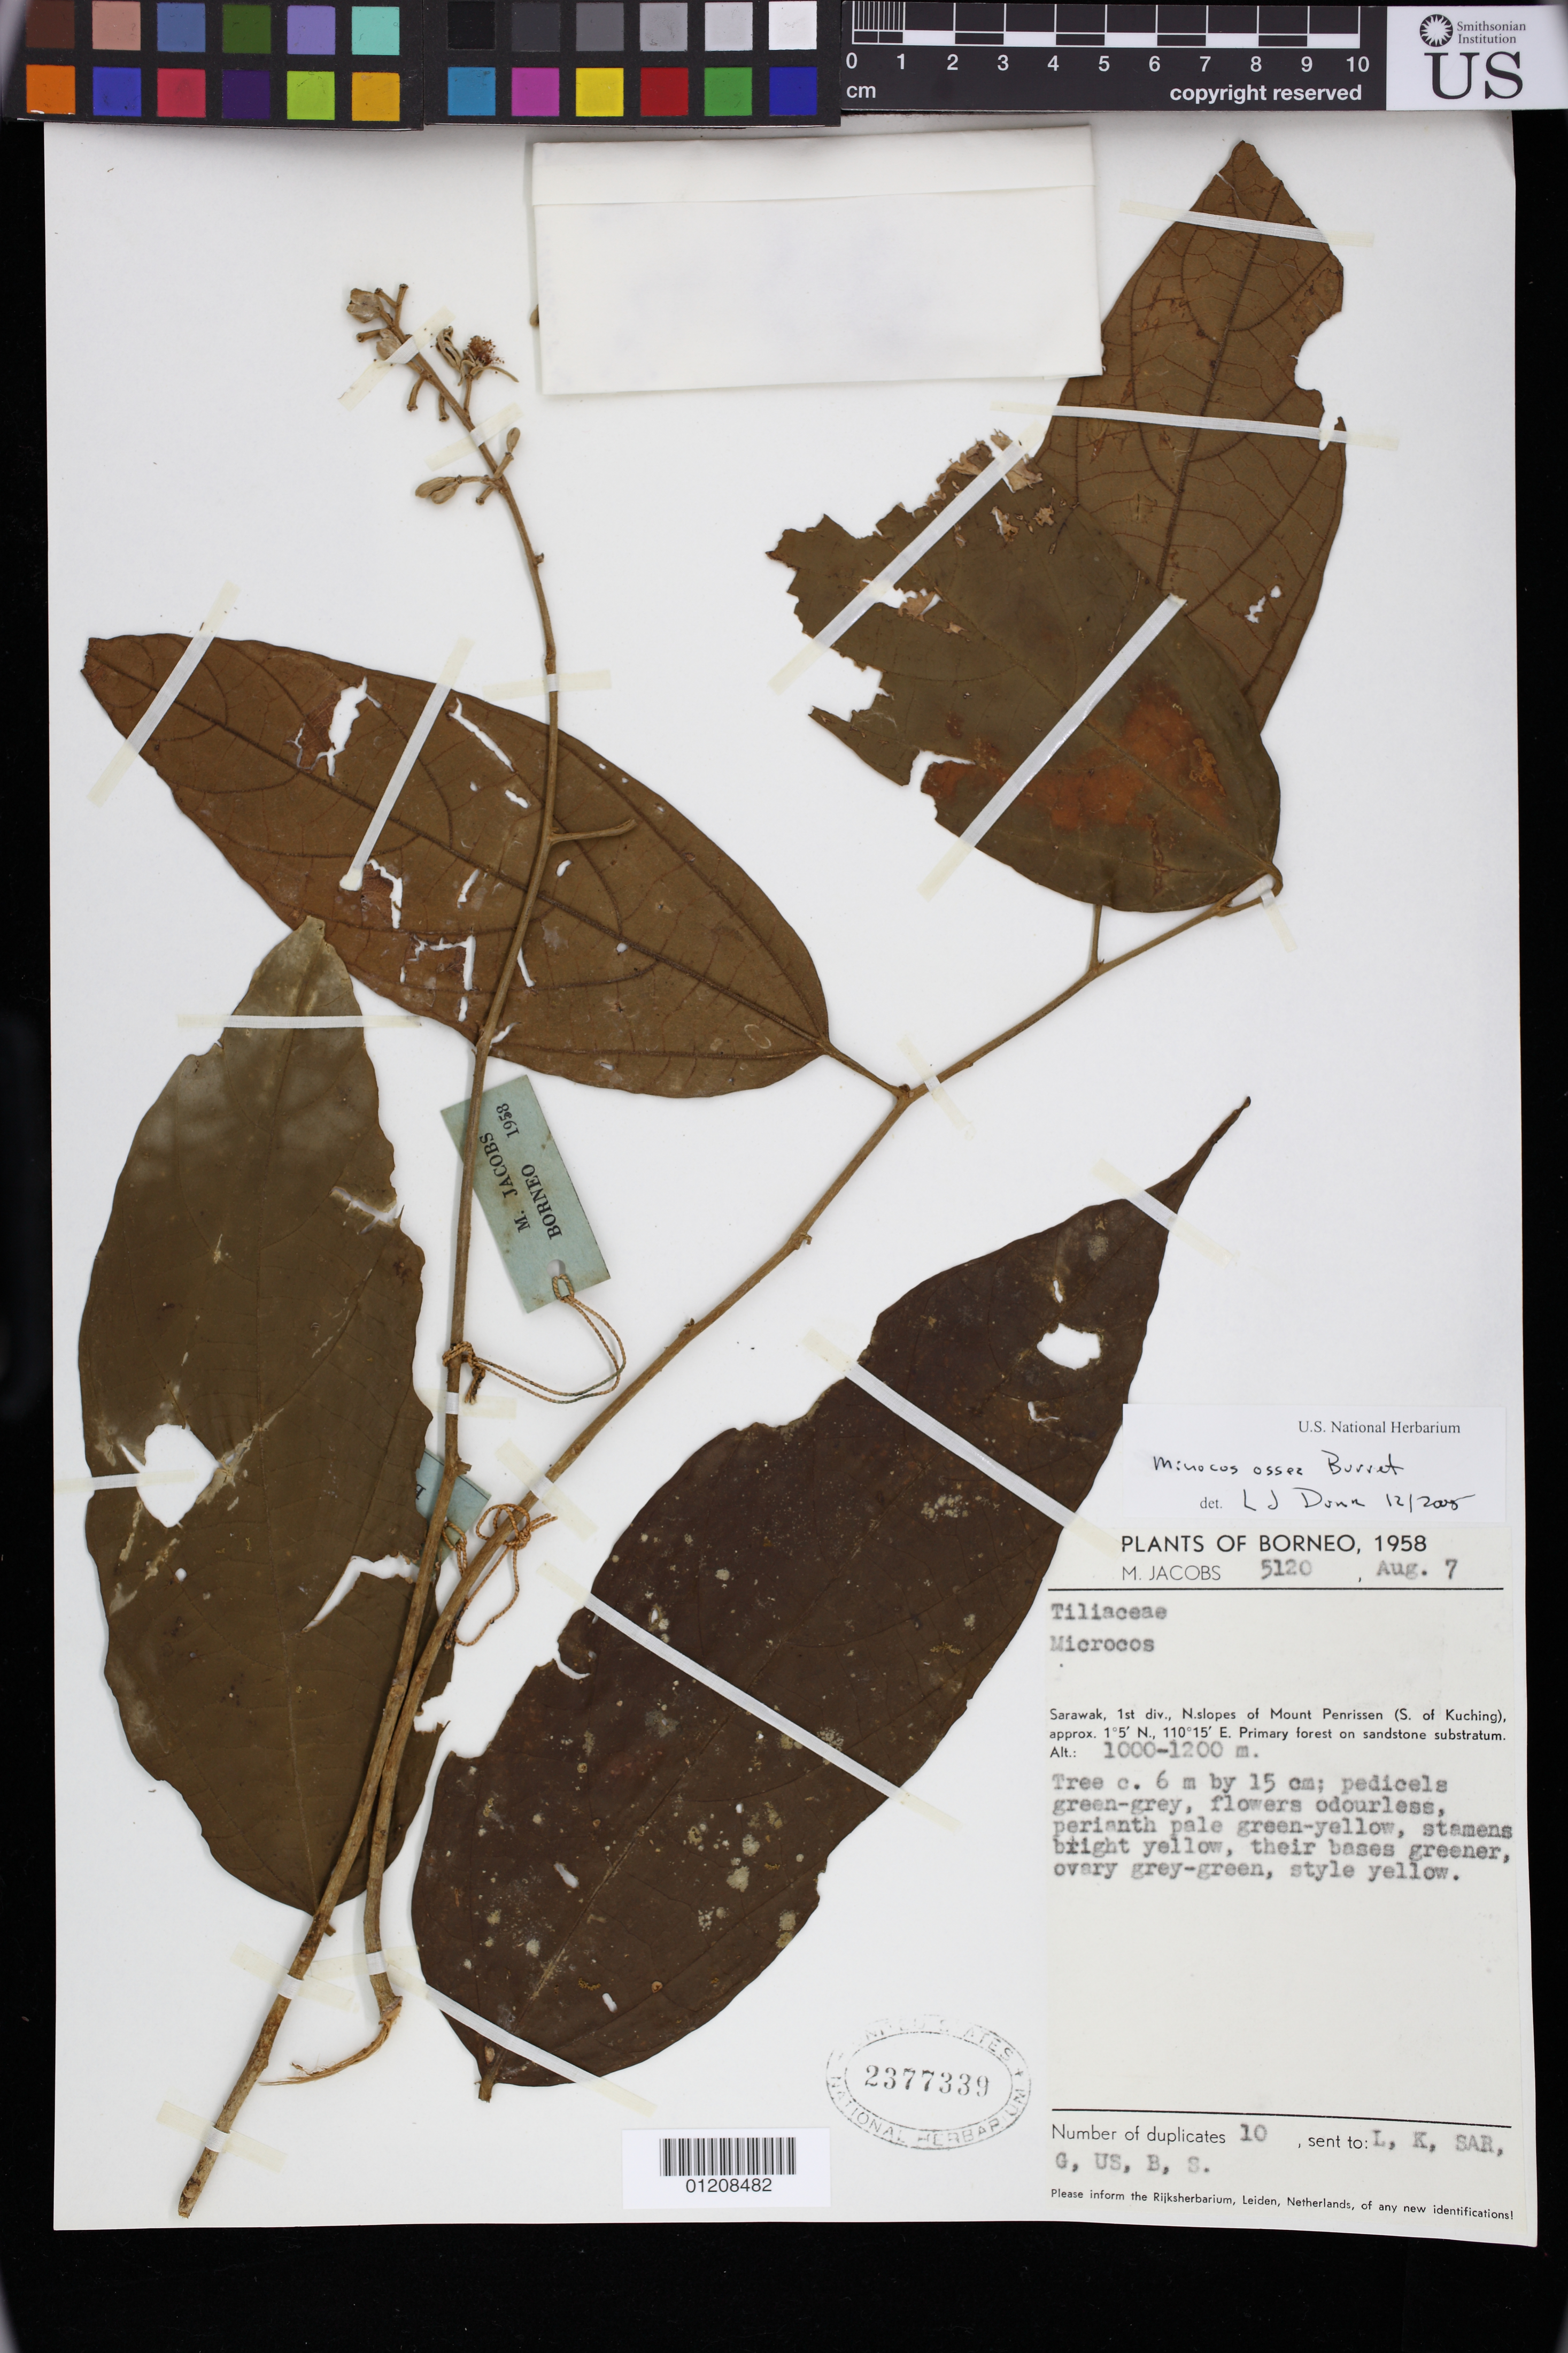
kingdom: Plantae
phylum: Tracheophyta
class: Magnoliopsida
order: Malvales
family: Malvaceae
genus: Microcos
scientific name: Microcos ossea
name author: Burret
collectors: M. Jacobs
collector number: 5120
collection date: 1958-08-07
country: Malaysia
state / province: Borneo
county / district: Sarawak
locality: N. slopes of Mount Penrissen (S. of Kuching)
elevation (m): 1000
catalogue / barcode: US 2377339